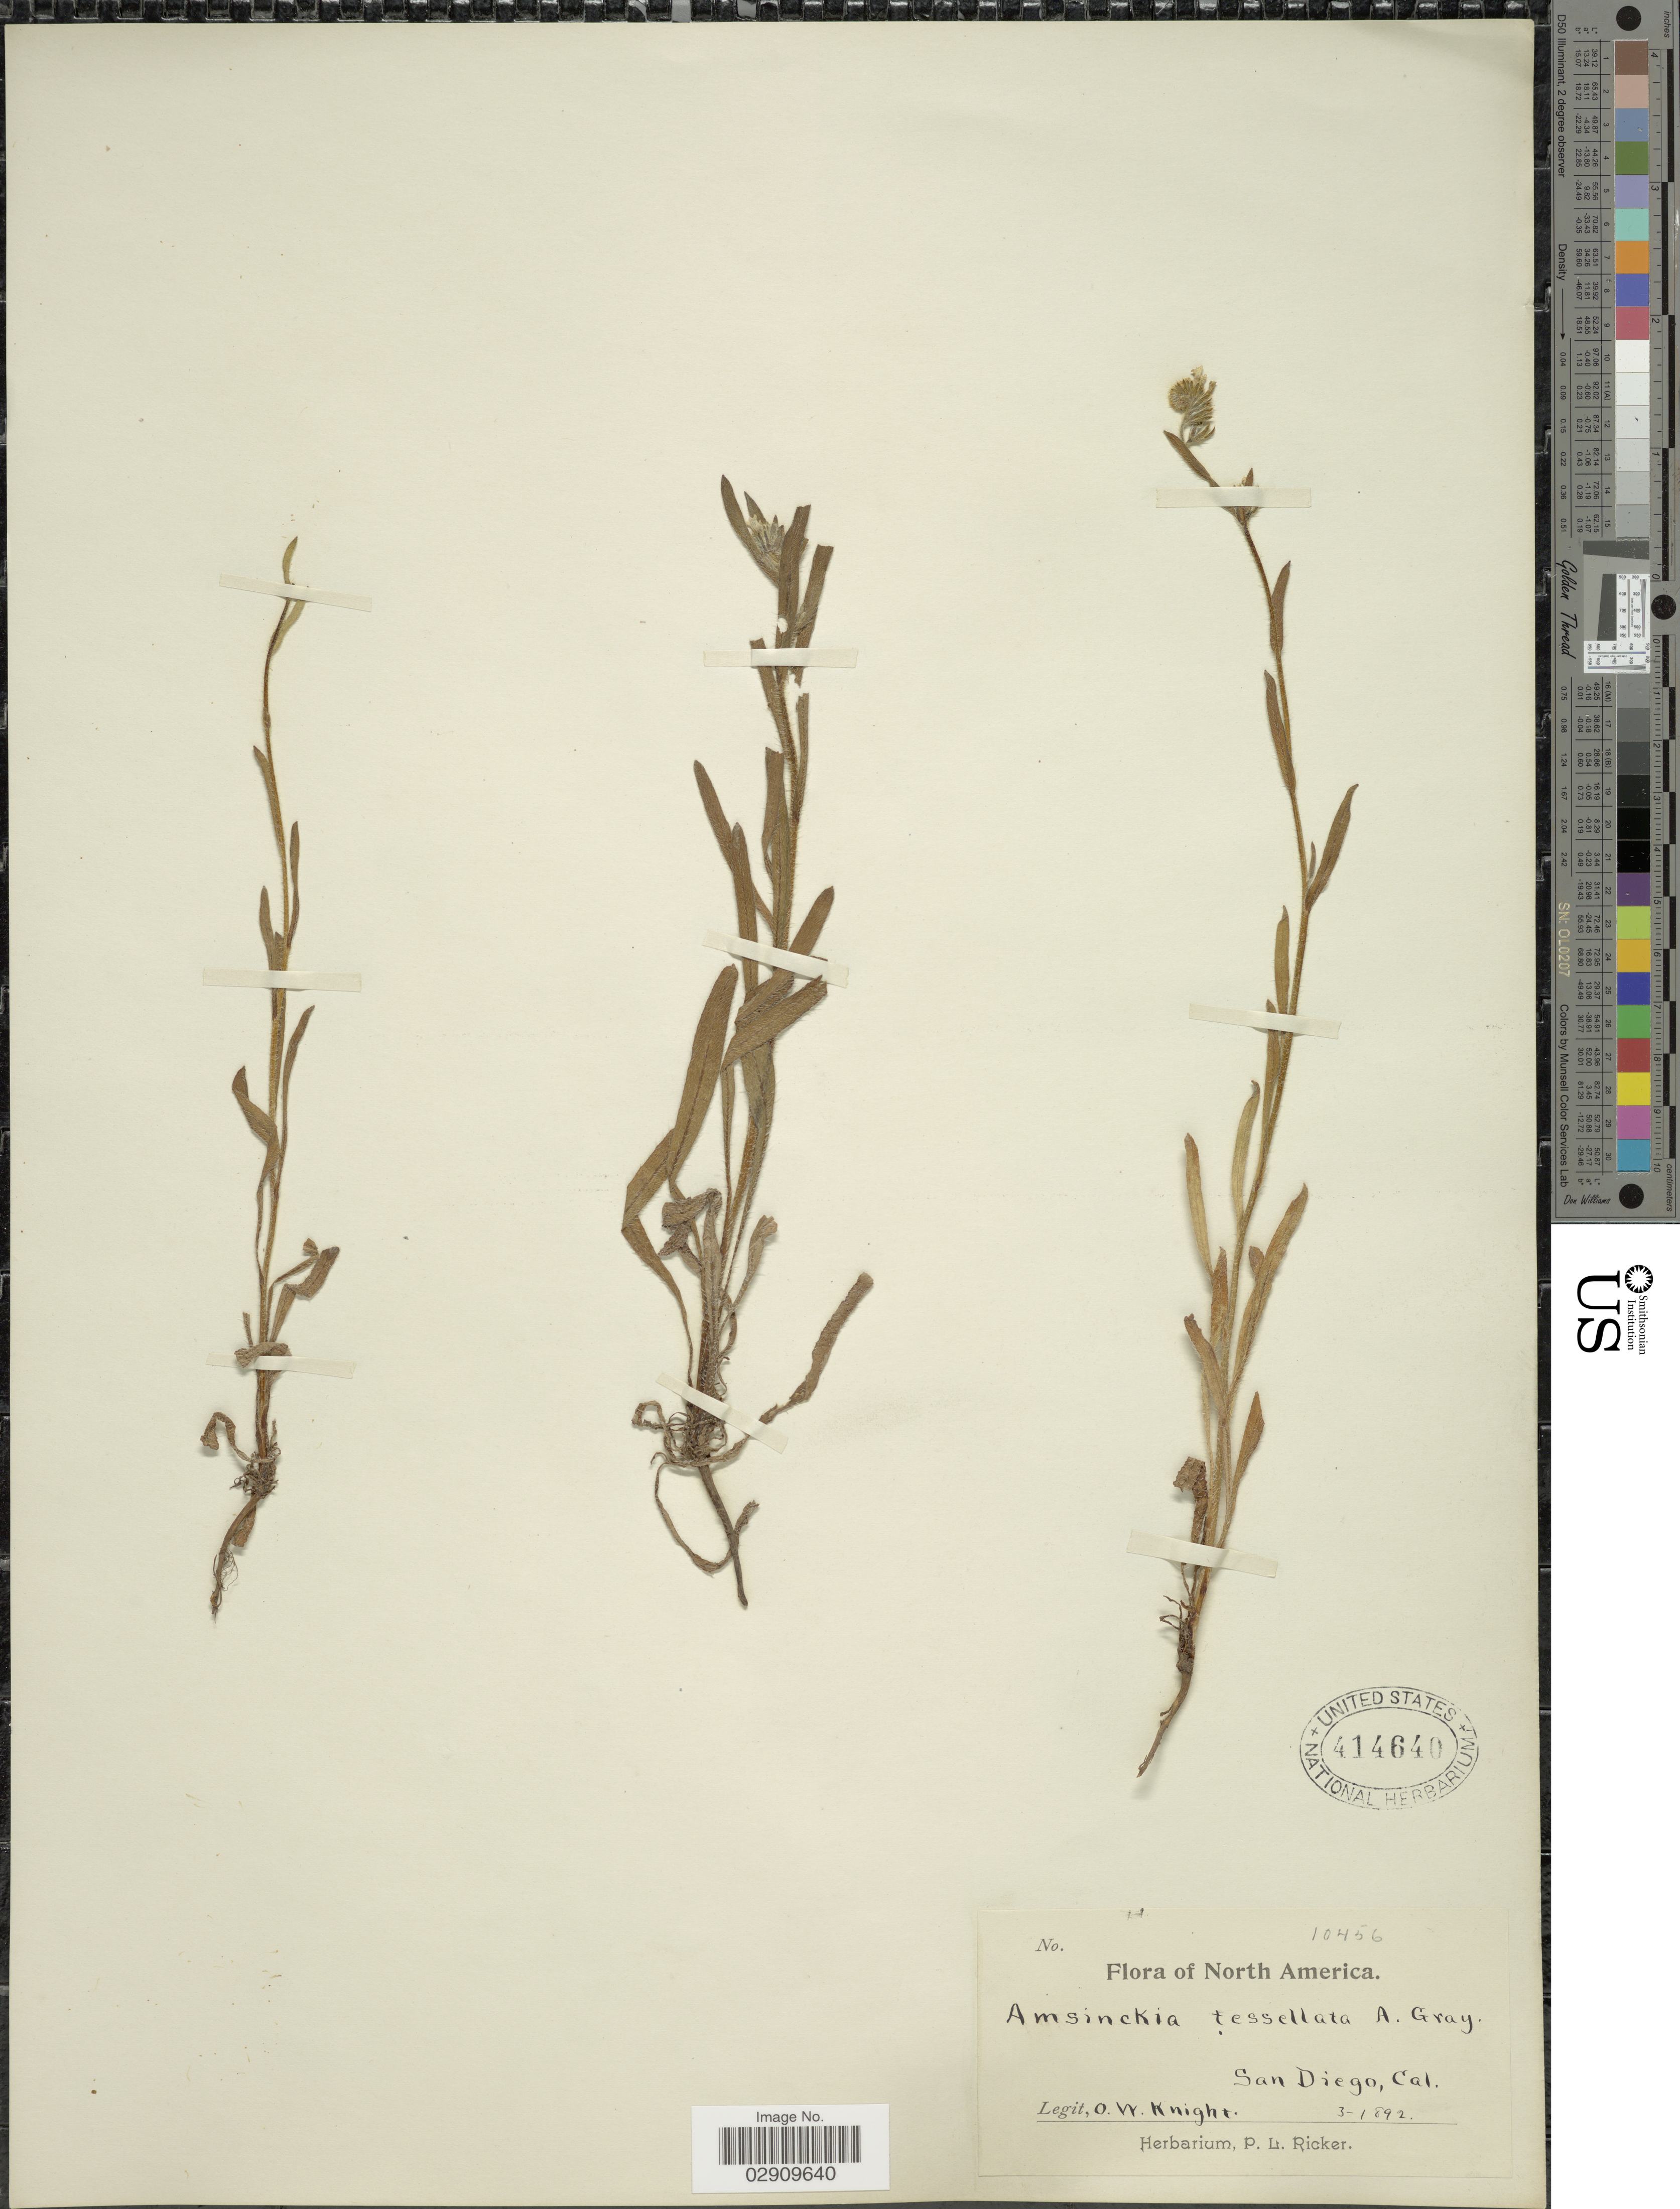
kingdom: Plantae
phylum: Tracheophyta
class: Magnoliopsida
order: Boraginales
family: Boraginaceae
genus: Amsinckia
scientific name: Amsinckia tessellata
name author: A. Gray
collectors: O. Knight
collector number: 10456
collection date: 1892-03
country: United States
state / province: California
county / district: San Diego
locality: North America. San Diego.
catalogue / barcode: US 414640